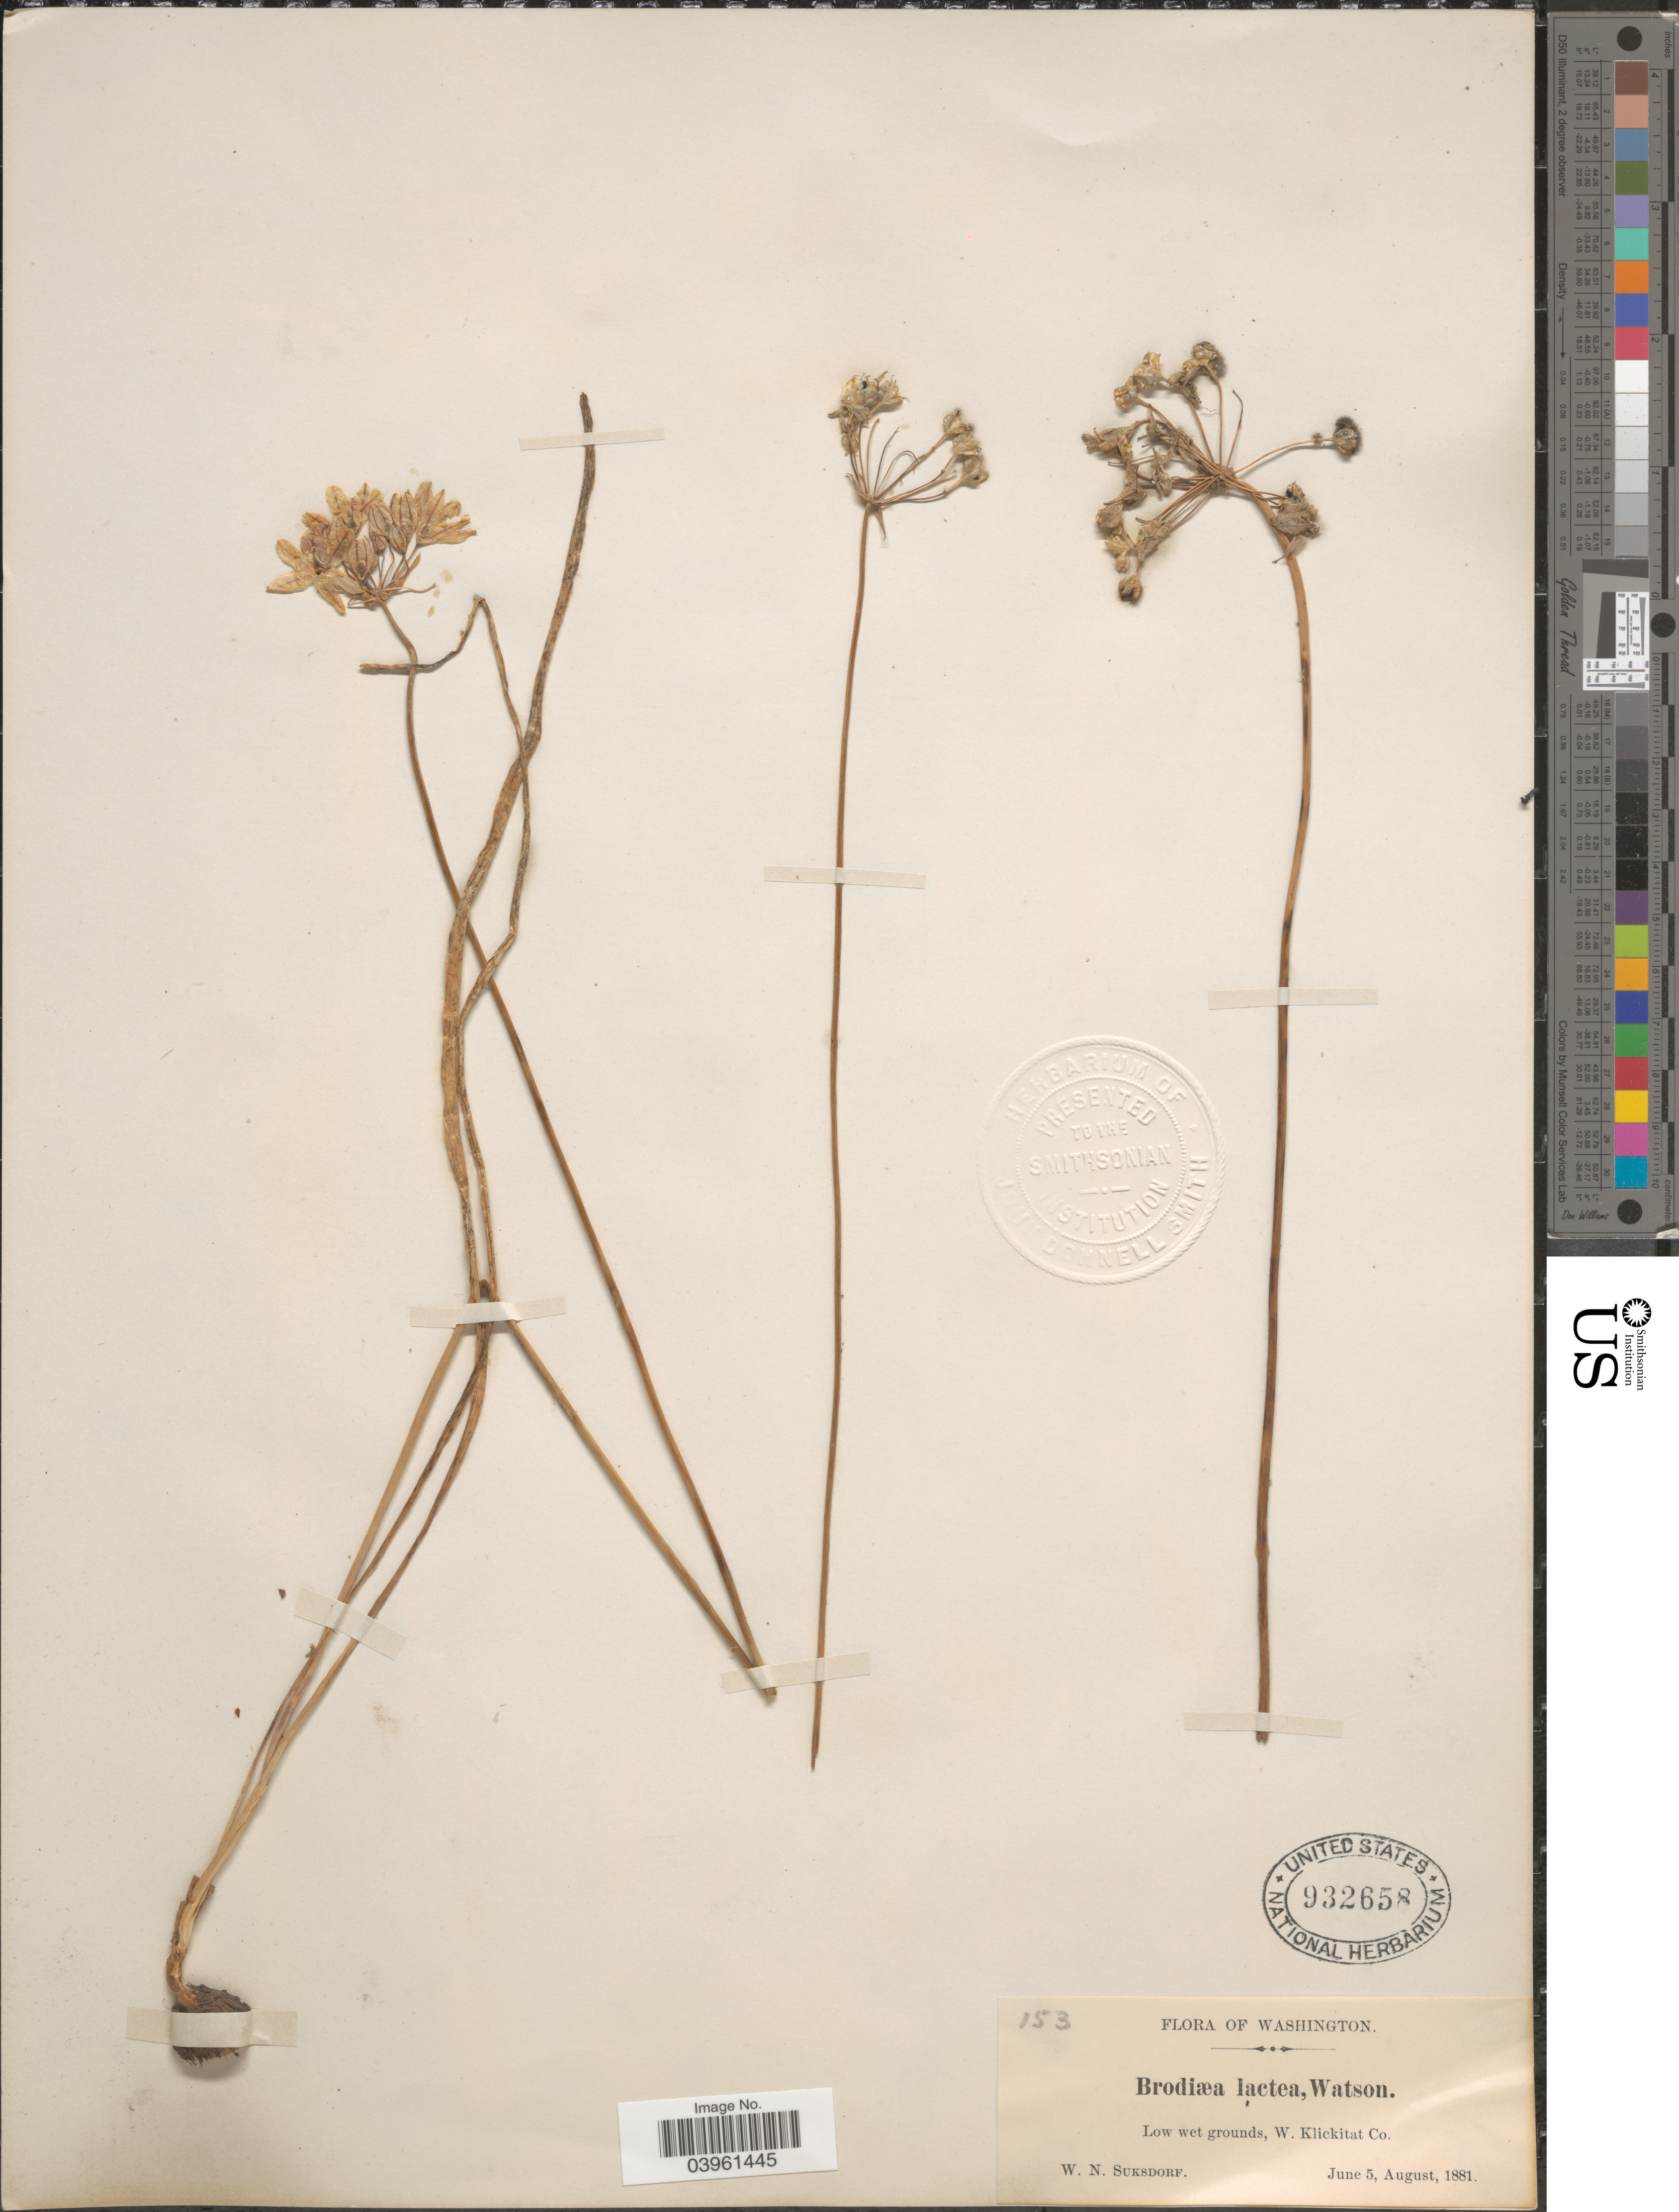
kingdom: Plantae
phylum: Tracheophyta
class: Liliopsida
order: Asparagales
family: Asparagaceae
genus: Triteleia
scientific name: Triteleia hyacinthina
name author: (Lindl.) Greene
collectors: W. N. Suksdorf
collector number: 153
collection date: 1881-06-05/1881-08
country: United States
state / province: Washington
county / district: Klickitat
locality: Low wet grounds, W. Klickitat Co.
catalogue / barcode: US 932658